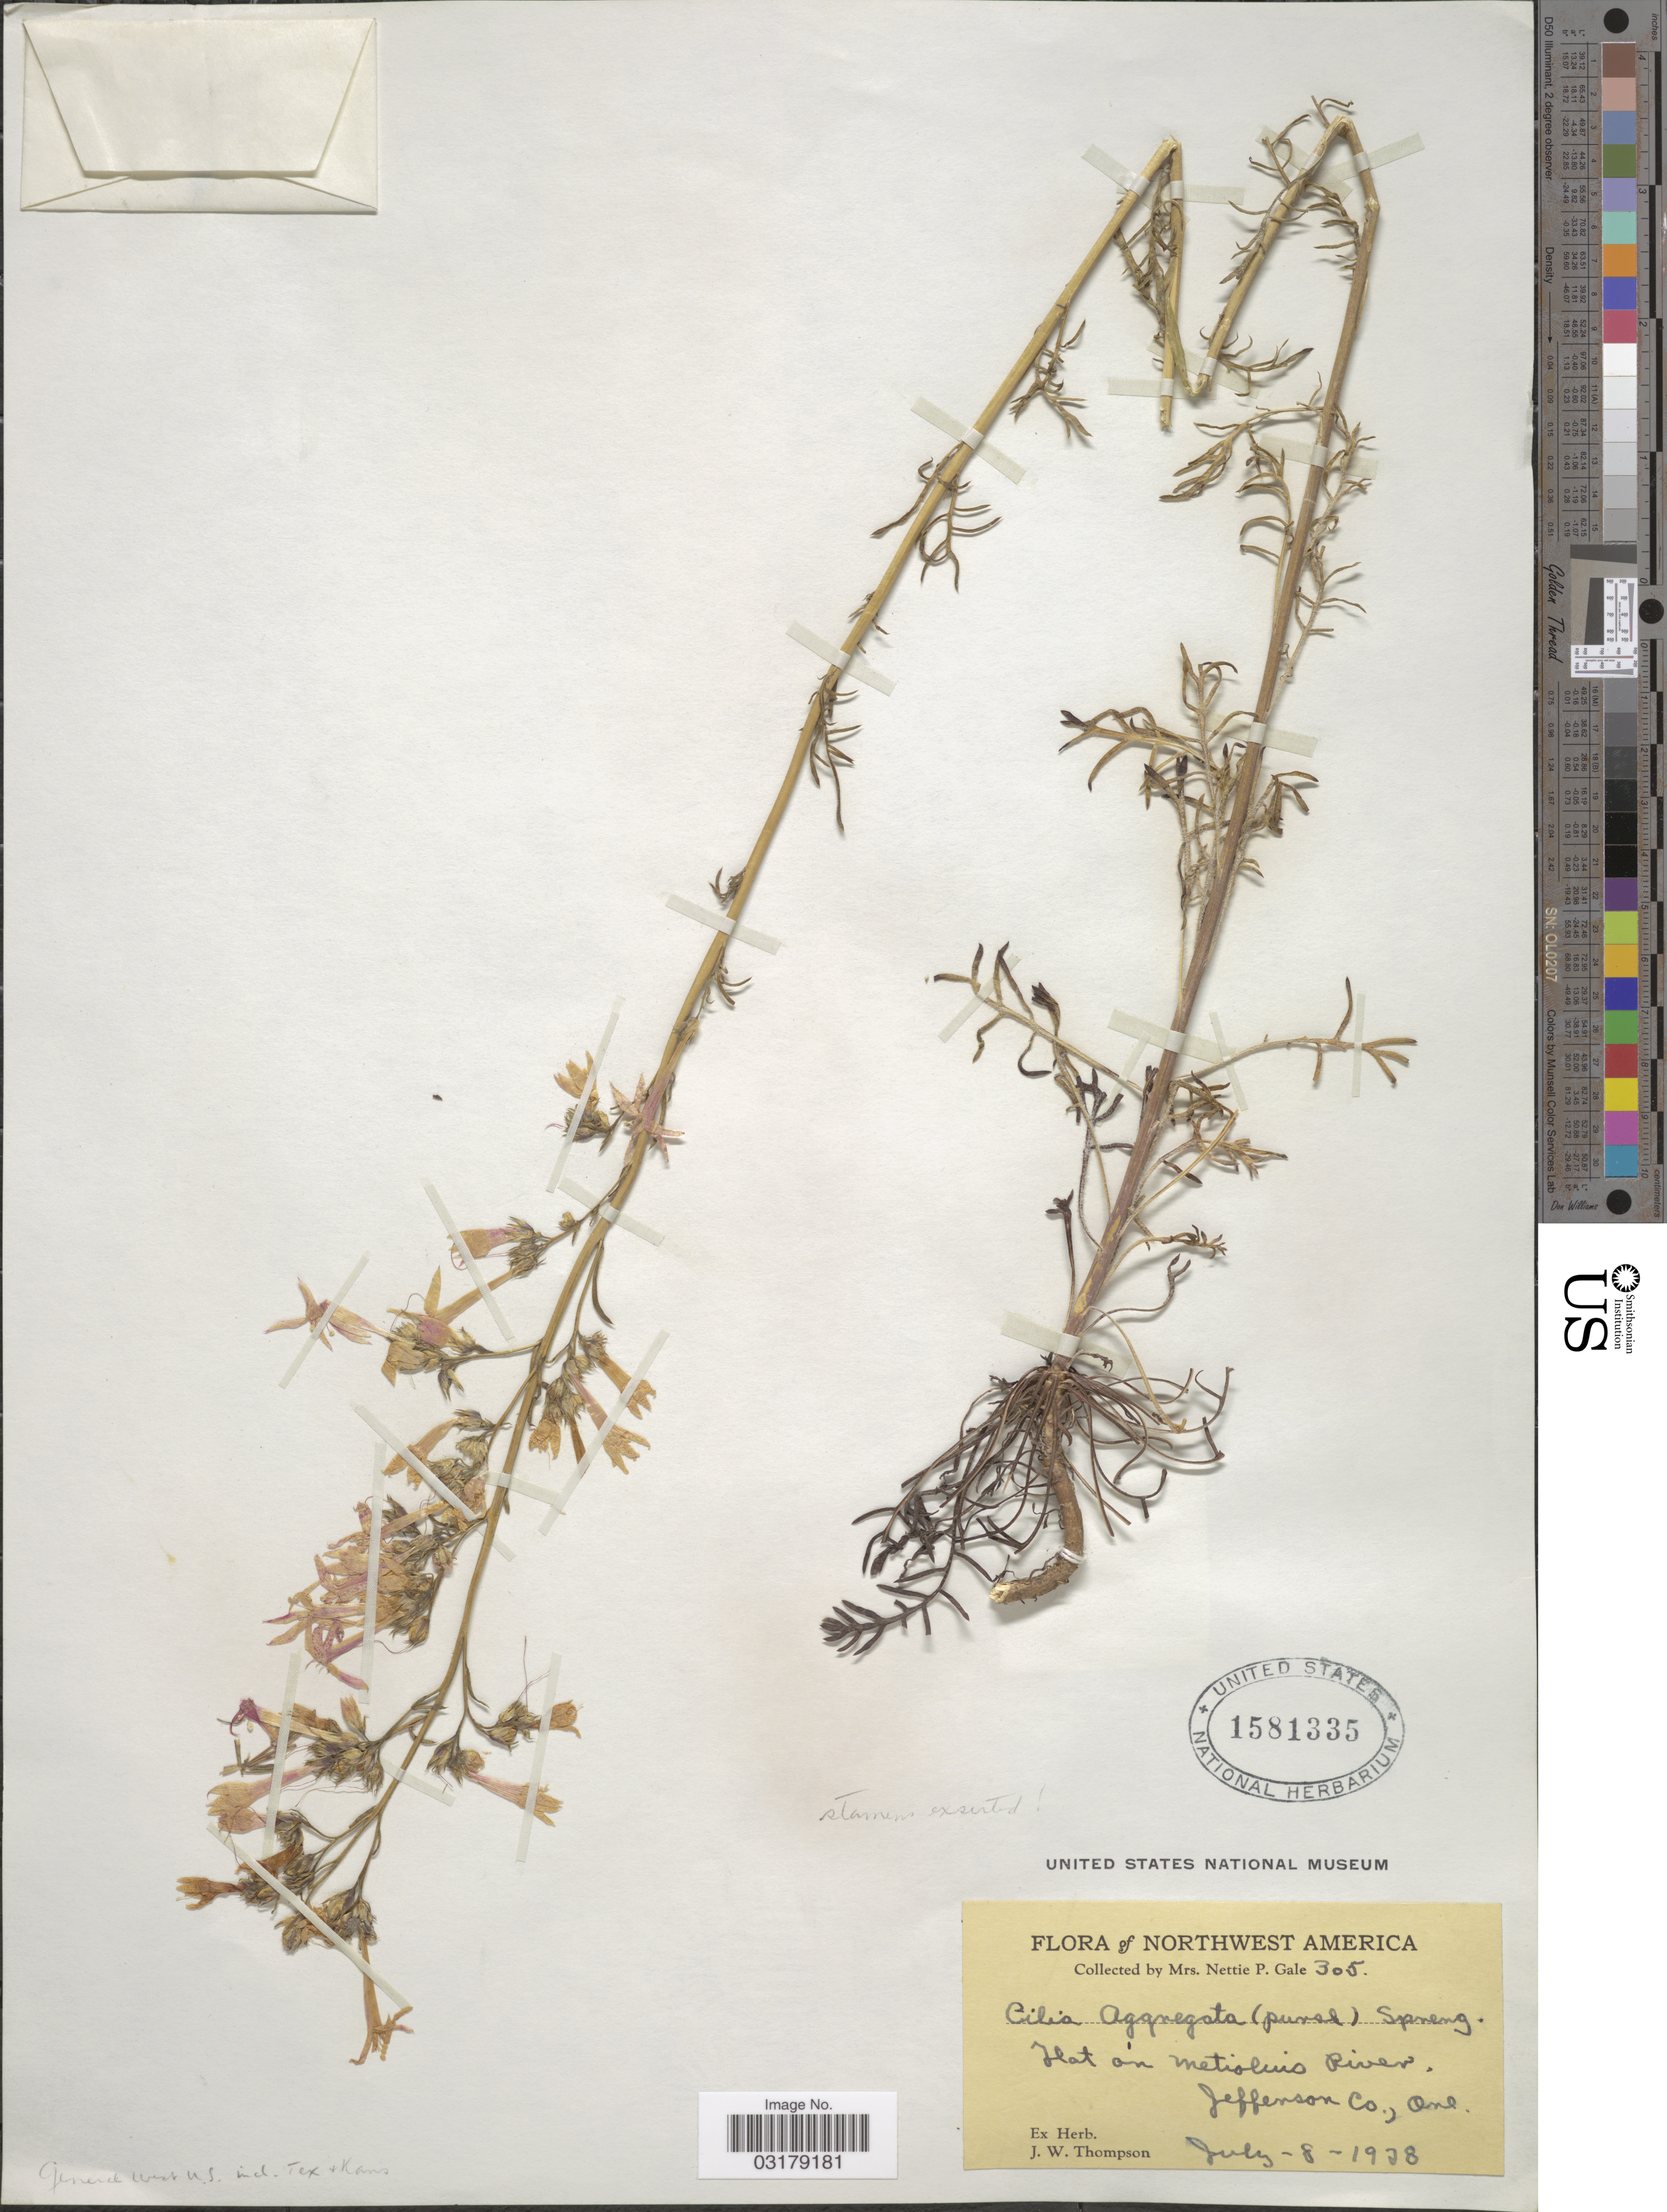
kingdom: Plantae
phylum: Tracheophyta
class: Magnoliopsida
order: Ericales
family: Polemoniaceae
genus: Ipomopsis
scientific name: Ipomopsis aggregata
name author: (Pursh) V.E. Grant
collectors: N. Gale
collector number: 305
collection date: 1938-07-08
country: United States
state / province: Oregon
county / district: Jefferson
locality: Northwest America. Flat on Metioluis River. Jefferson Co.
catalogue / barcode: US 1581335